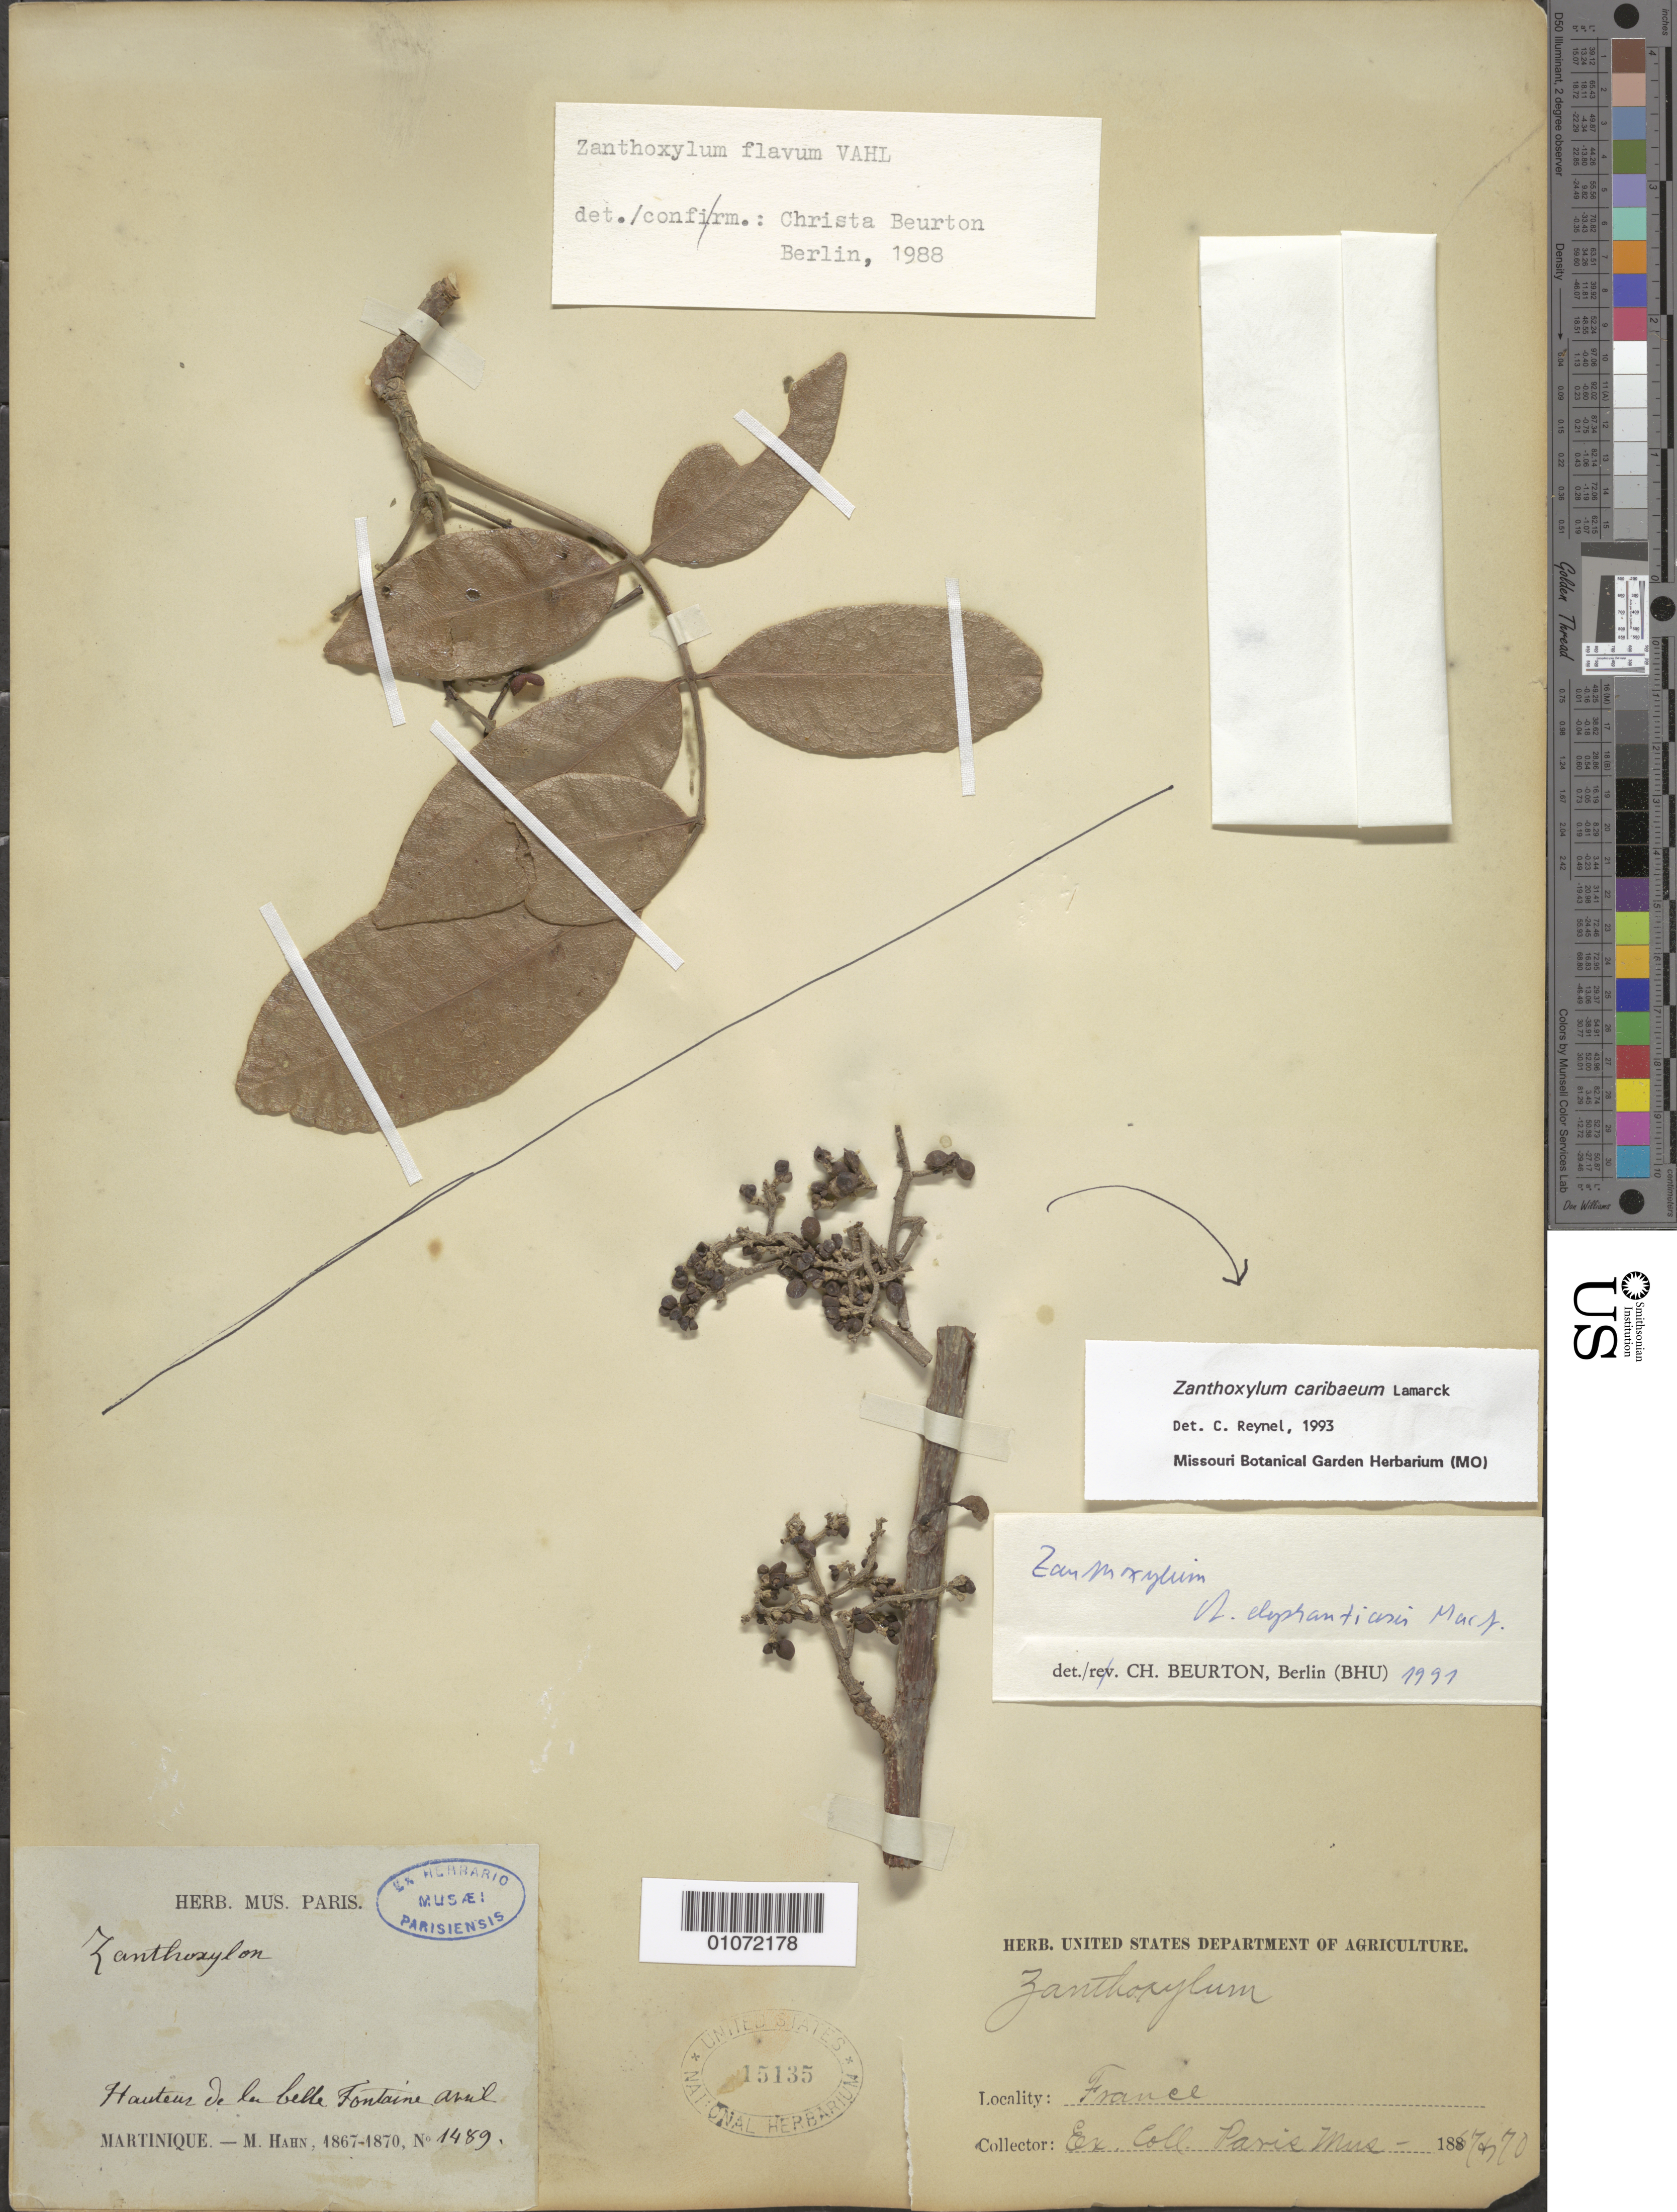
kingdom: Plantae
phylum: Tracheophyta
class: Magnoliopsida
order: Sapindales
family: Rutaceae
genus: Zanthoxylum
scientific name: Zanthoxylum caribaeum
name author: Lam.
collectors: M. Hahn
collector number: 1489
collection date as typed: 1867 to -- --- 1870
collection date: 1867/1870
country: Martinique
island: Martinique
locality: Hauteur de la Belle Fontaine Anul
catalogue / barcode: US 15135